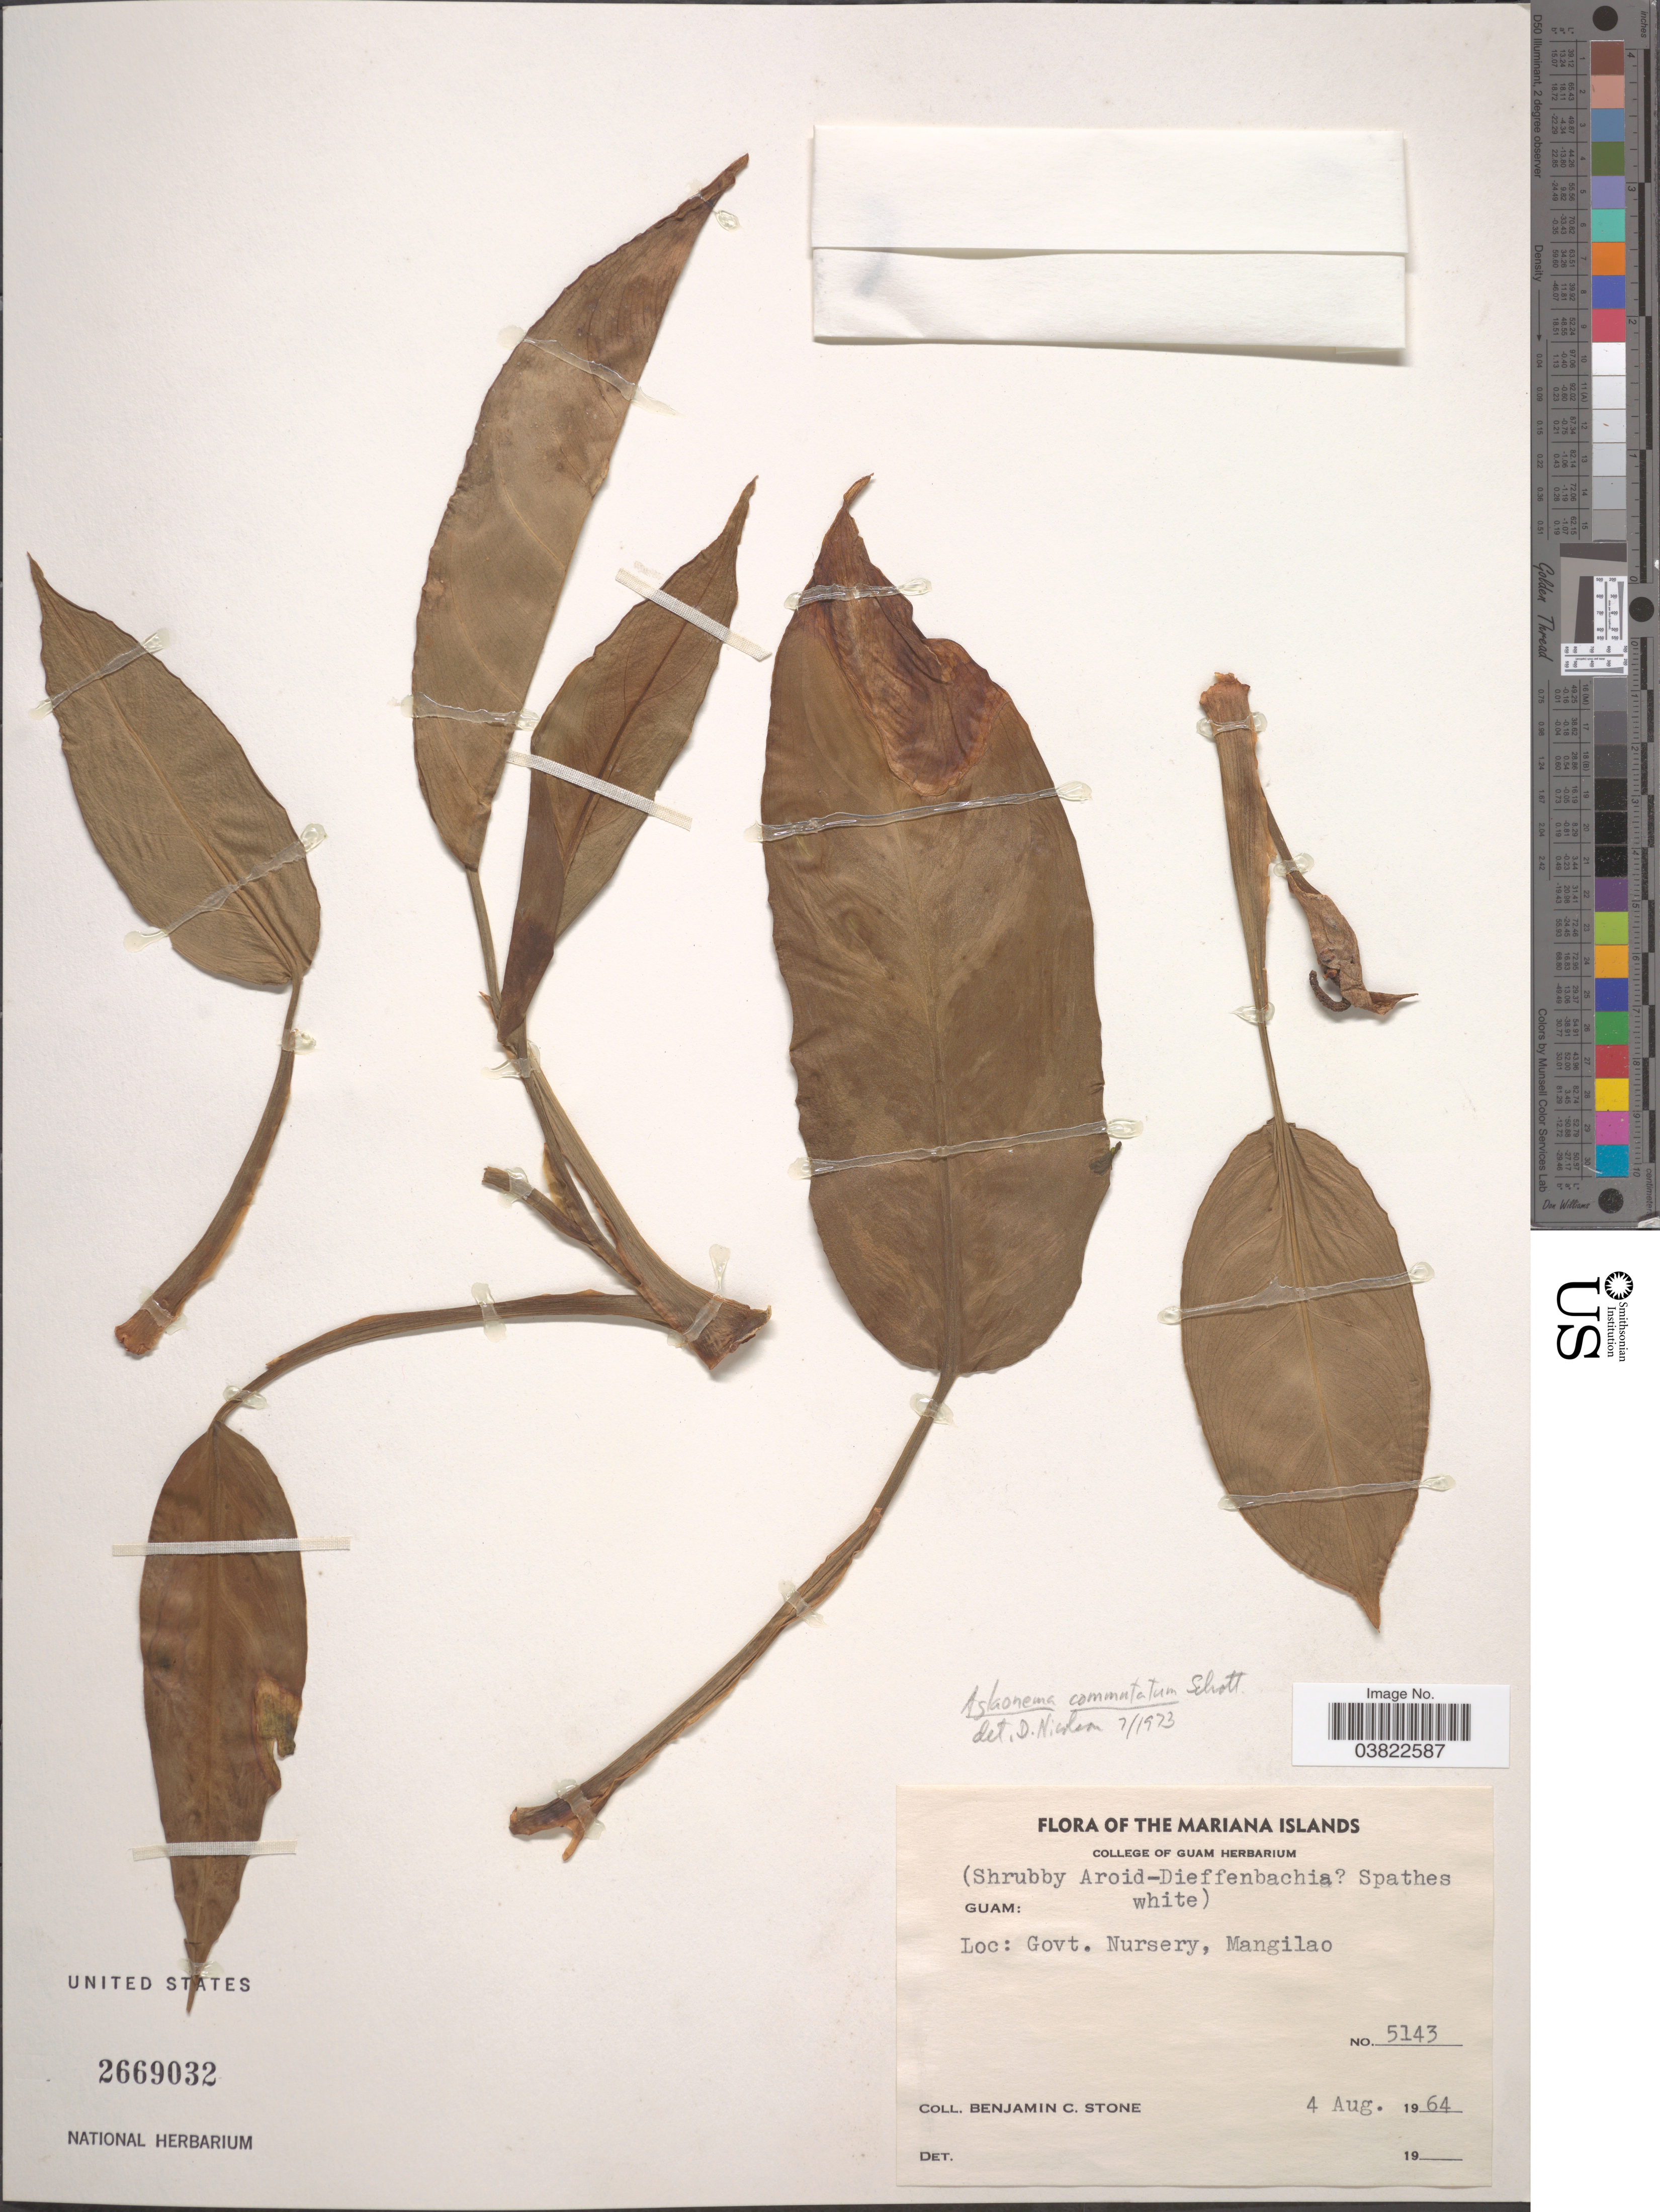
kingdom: Plantae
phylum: Tracheophyta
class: Liliopsida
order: Alismatales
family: Araceae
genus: Aglaonema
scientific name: Aglaonema commutatum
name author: Schott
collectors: B. C. Stone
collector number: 5143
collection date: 1964-08-04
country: Northern Mariana Islands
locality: The Mariana Islands. Govt. Nursery, Mangilao.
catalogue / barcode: US 2669032